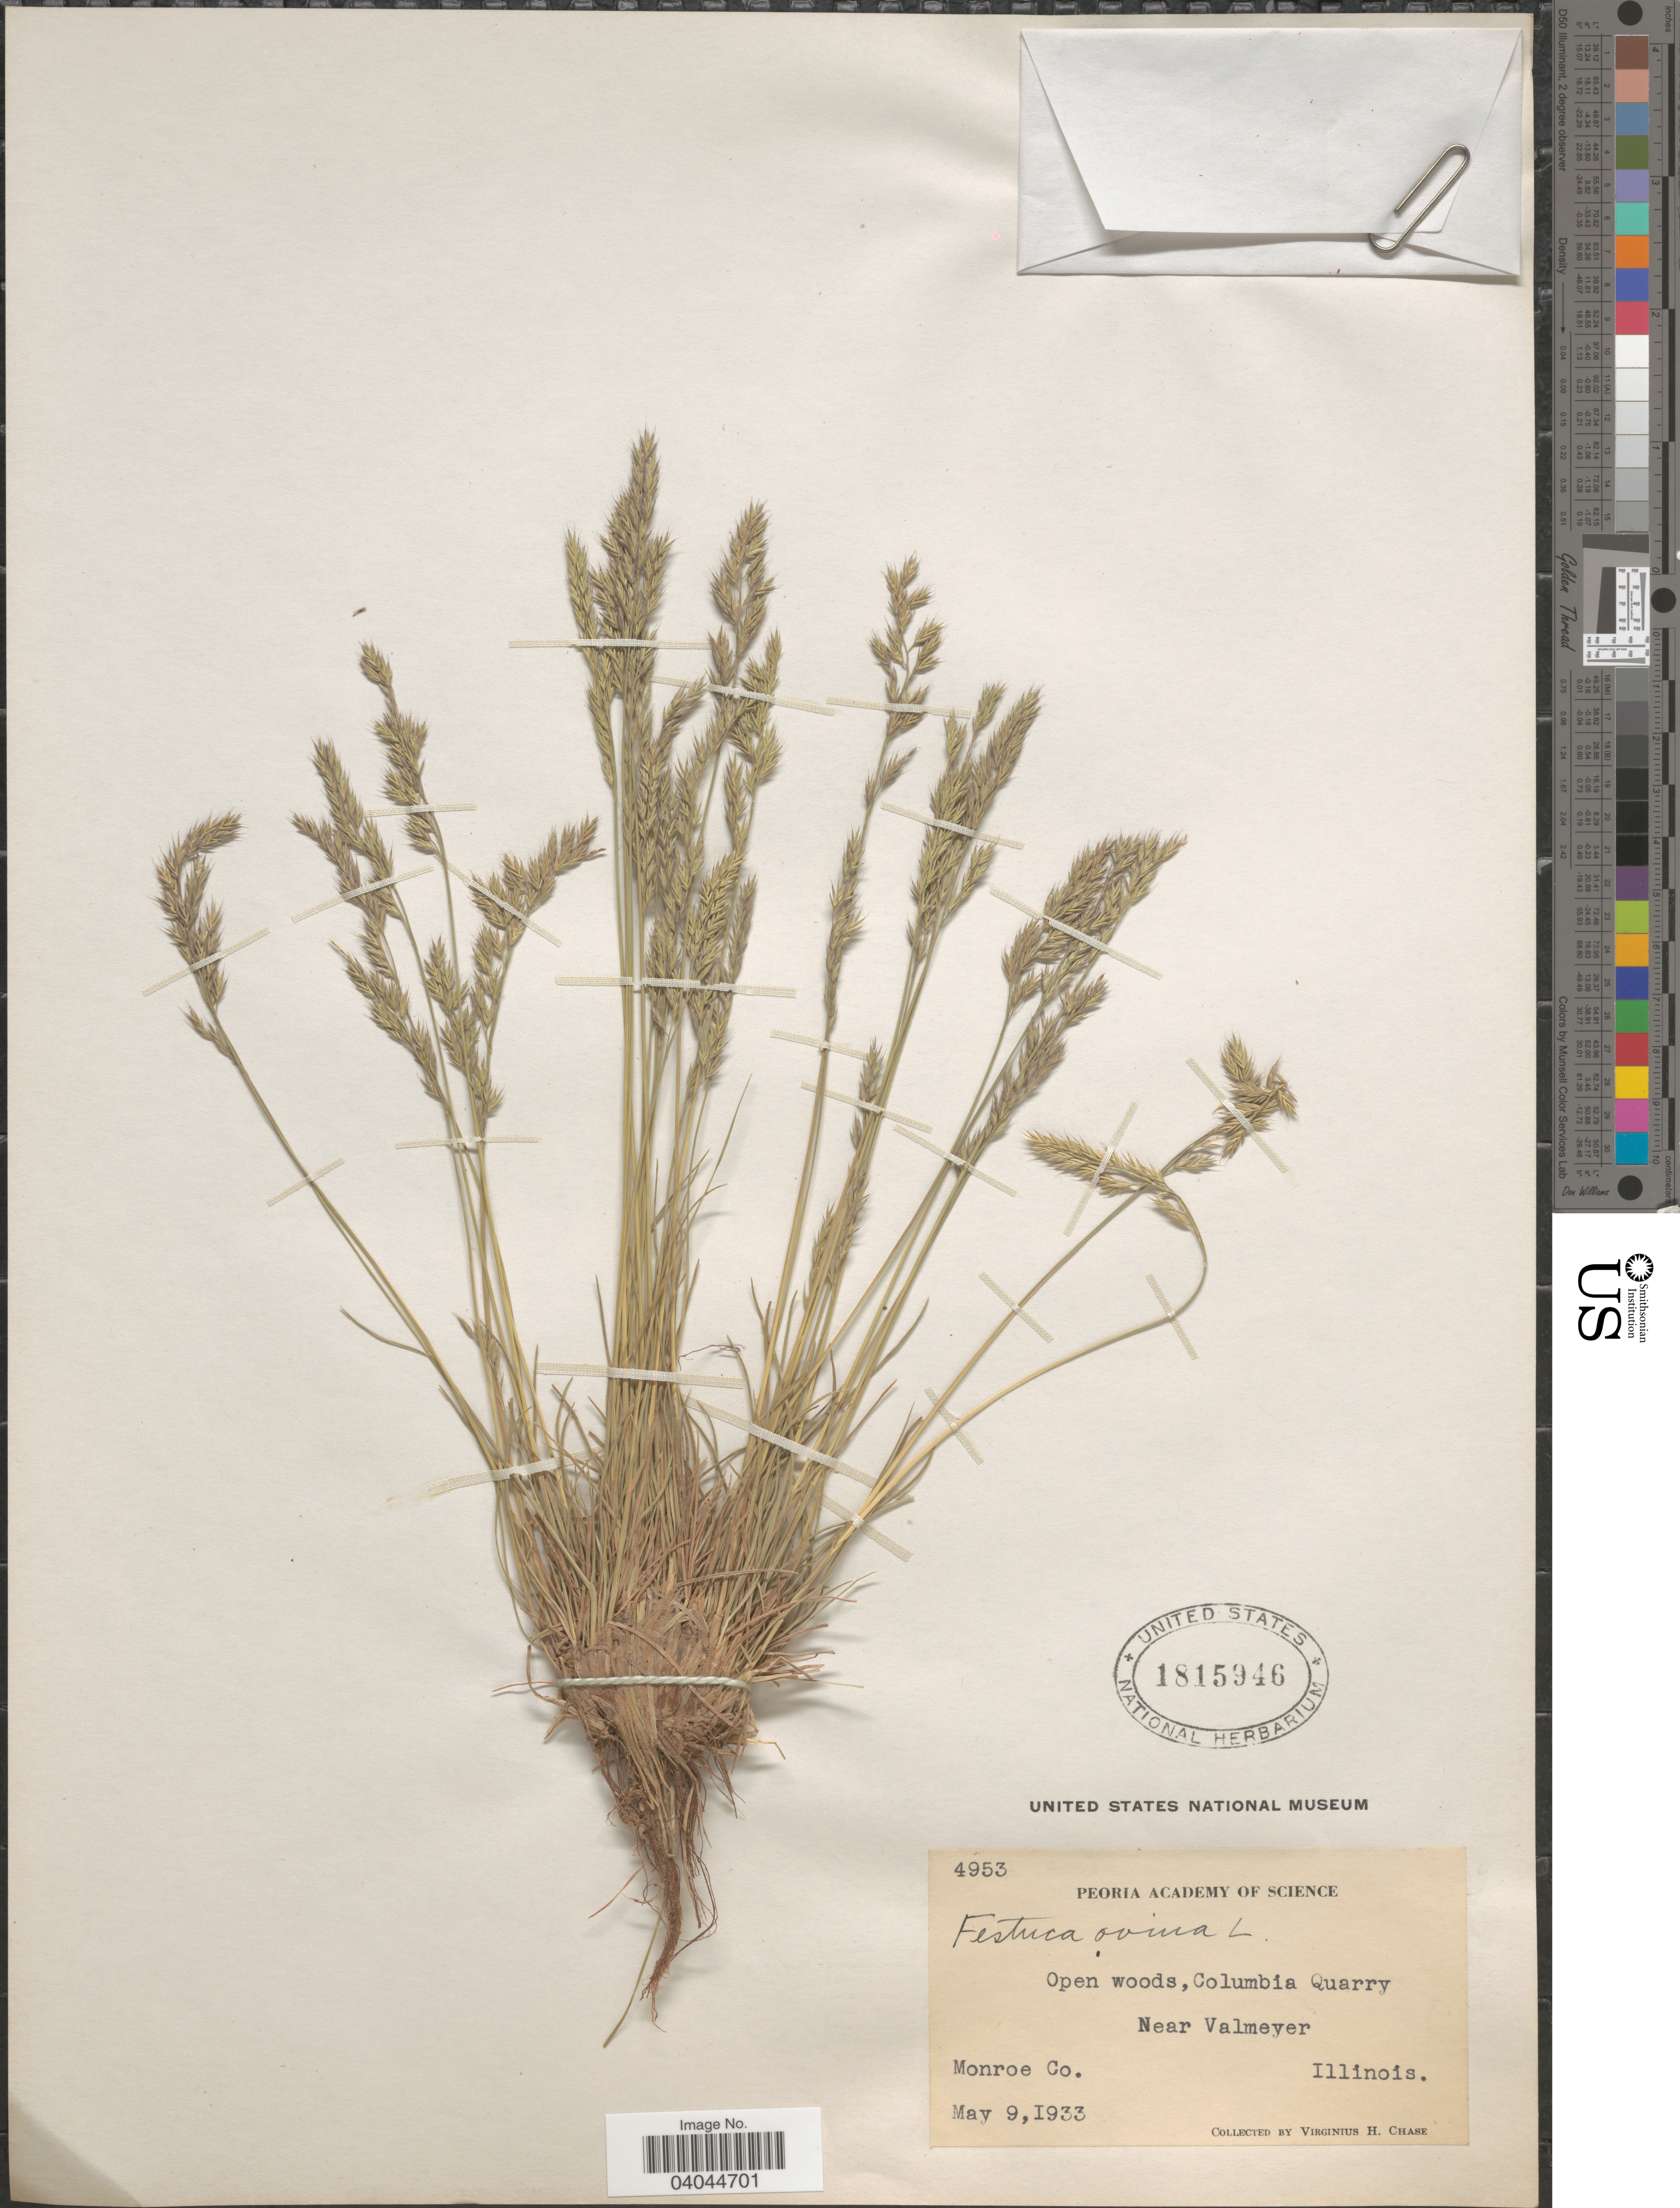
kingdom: Plantae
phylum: Tracheophyta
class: Liliopsida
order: Poales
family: Poaceae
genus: Festuca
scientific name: Festuca ovina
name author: L.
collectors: V. H. Chase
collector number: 4953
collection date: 1933-05-09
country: United States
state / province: Illinois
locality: Open woods, Columbia Quarry. Near Valmeyer. Monroe Co.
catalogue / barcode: US 1815946